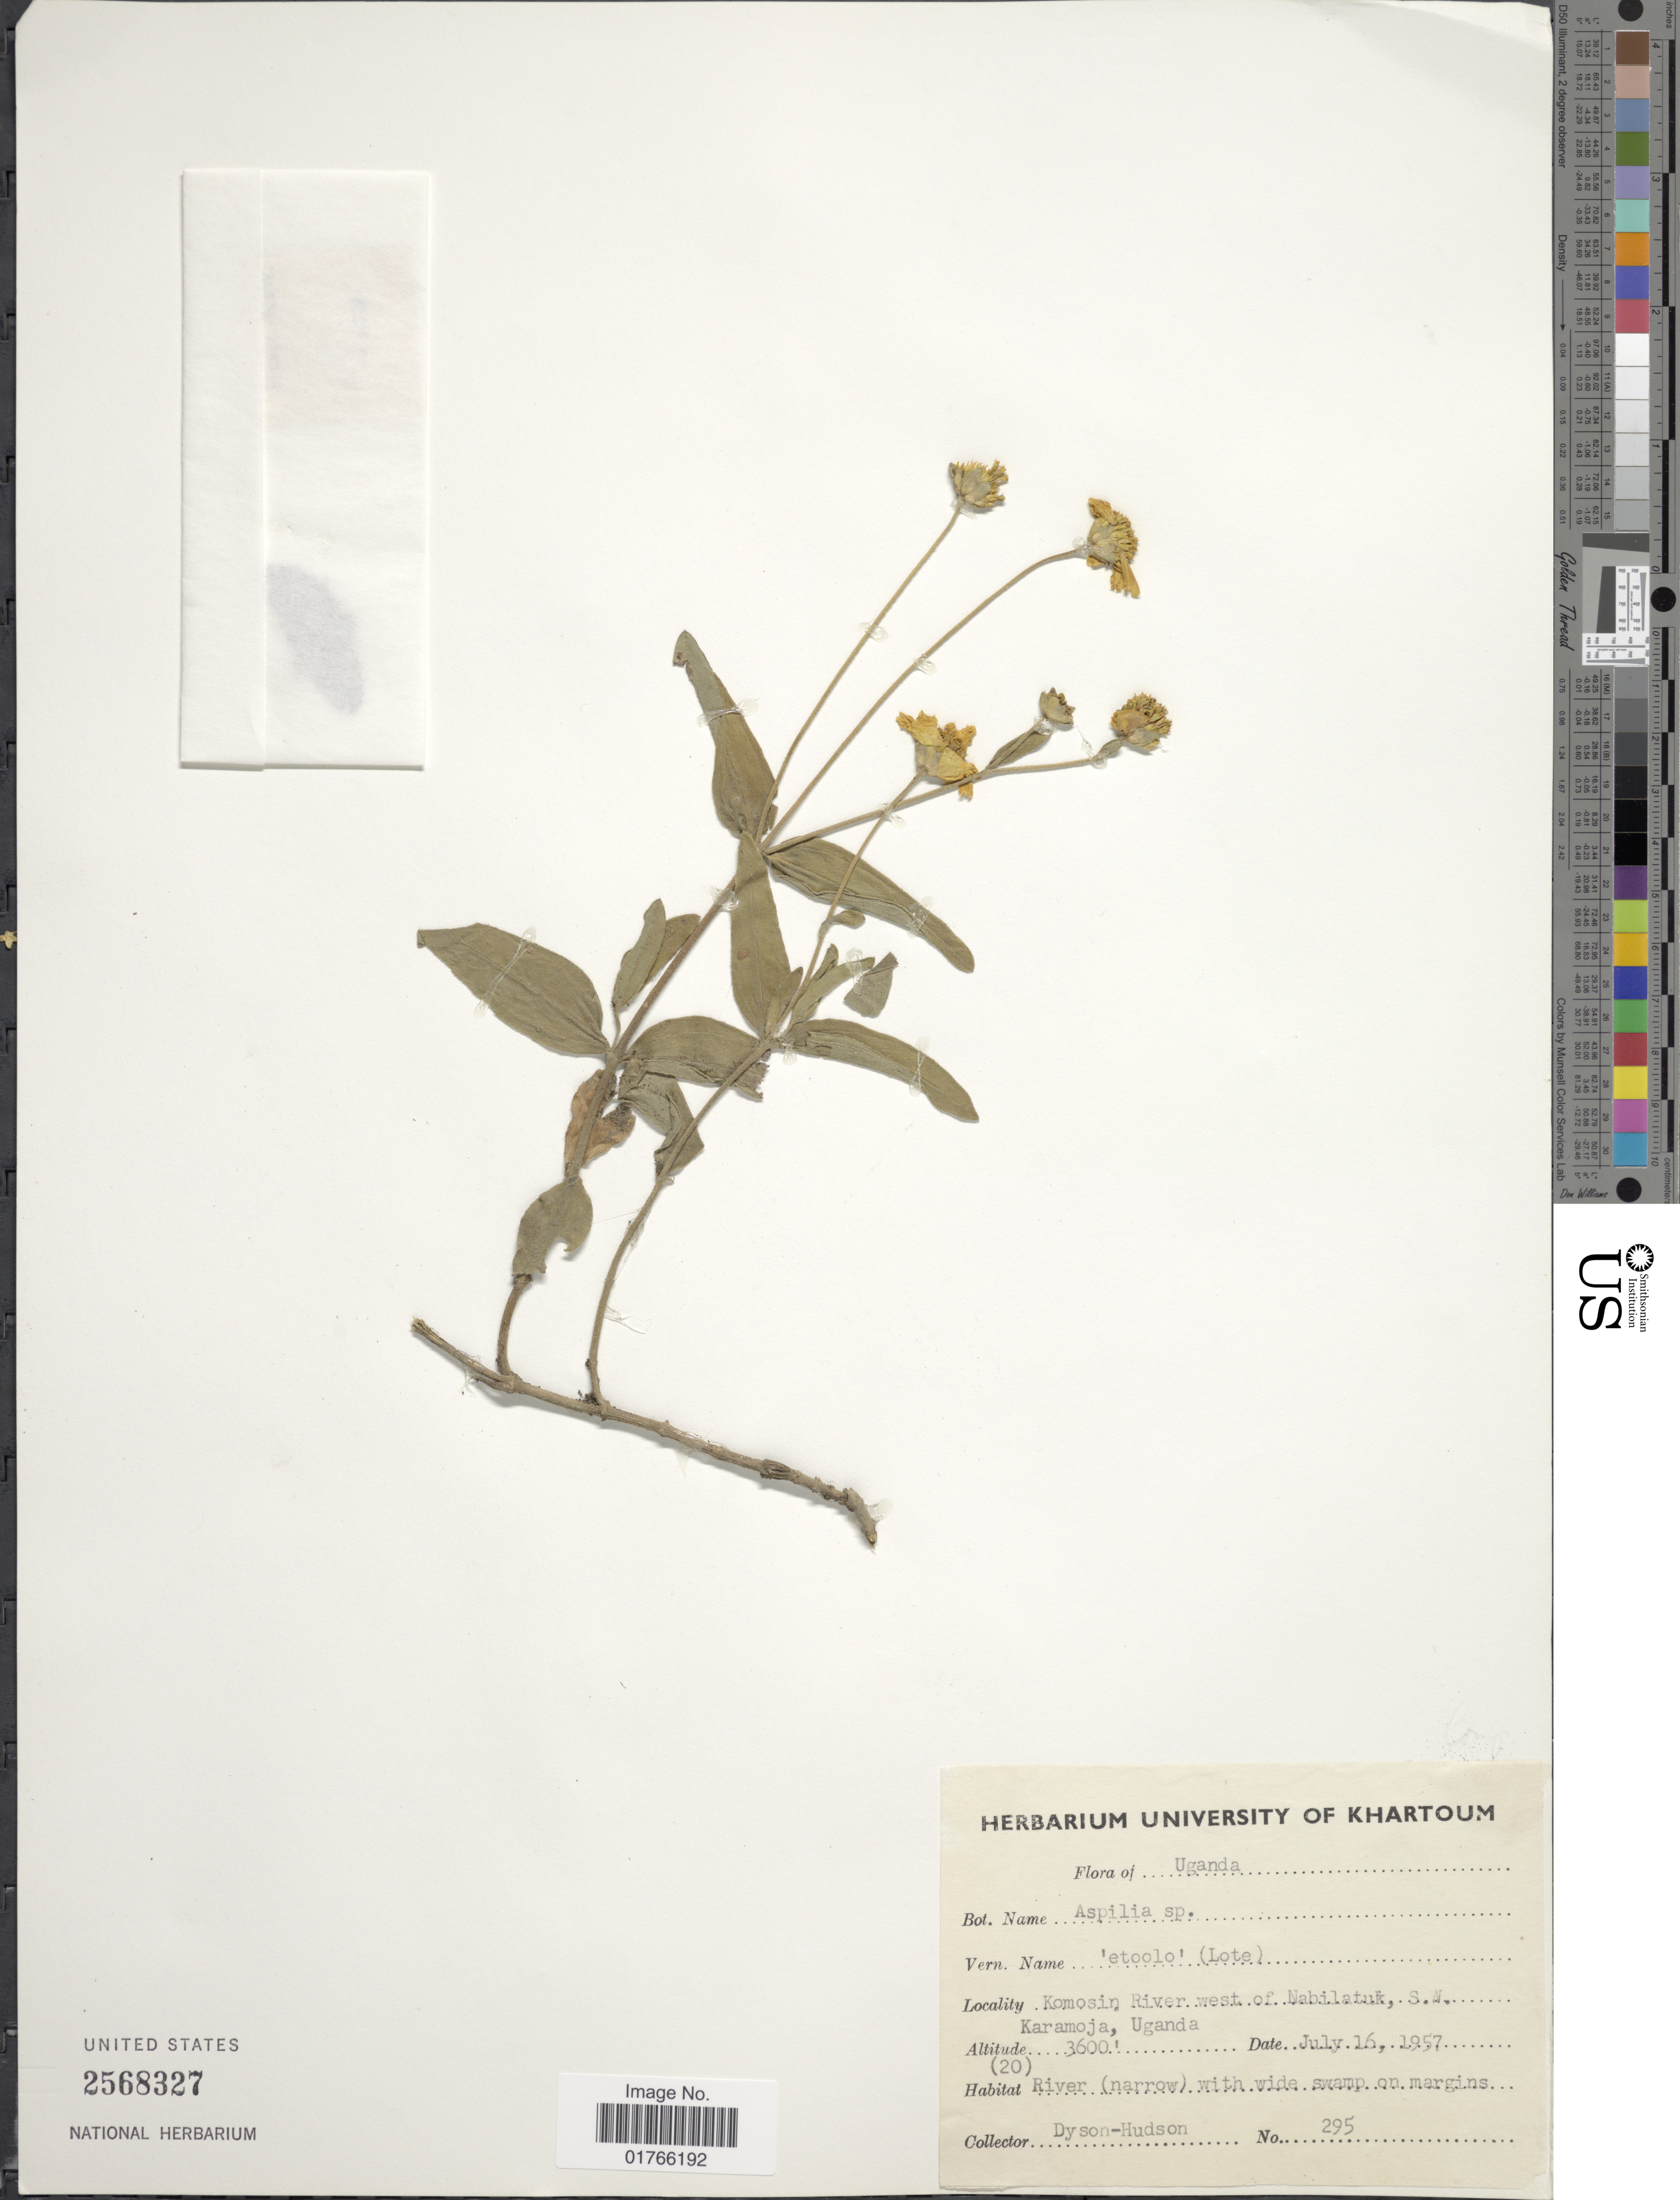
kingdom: Plantae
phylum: Tracheophyta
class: Magnoliopsida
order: Asterales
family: Asteraceae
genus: Aspilia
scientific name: Aspilia sp.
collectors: Dyson-Hudson, --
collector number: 295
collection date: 1957-07-16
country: Uganda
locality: Komosin River west of Nabilatuk, S. W., Karamoja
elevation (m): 1097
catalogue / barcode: US 2568327